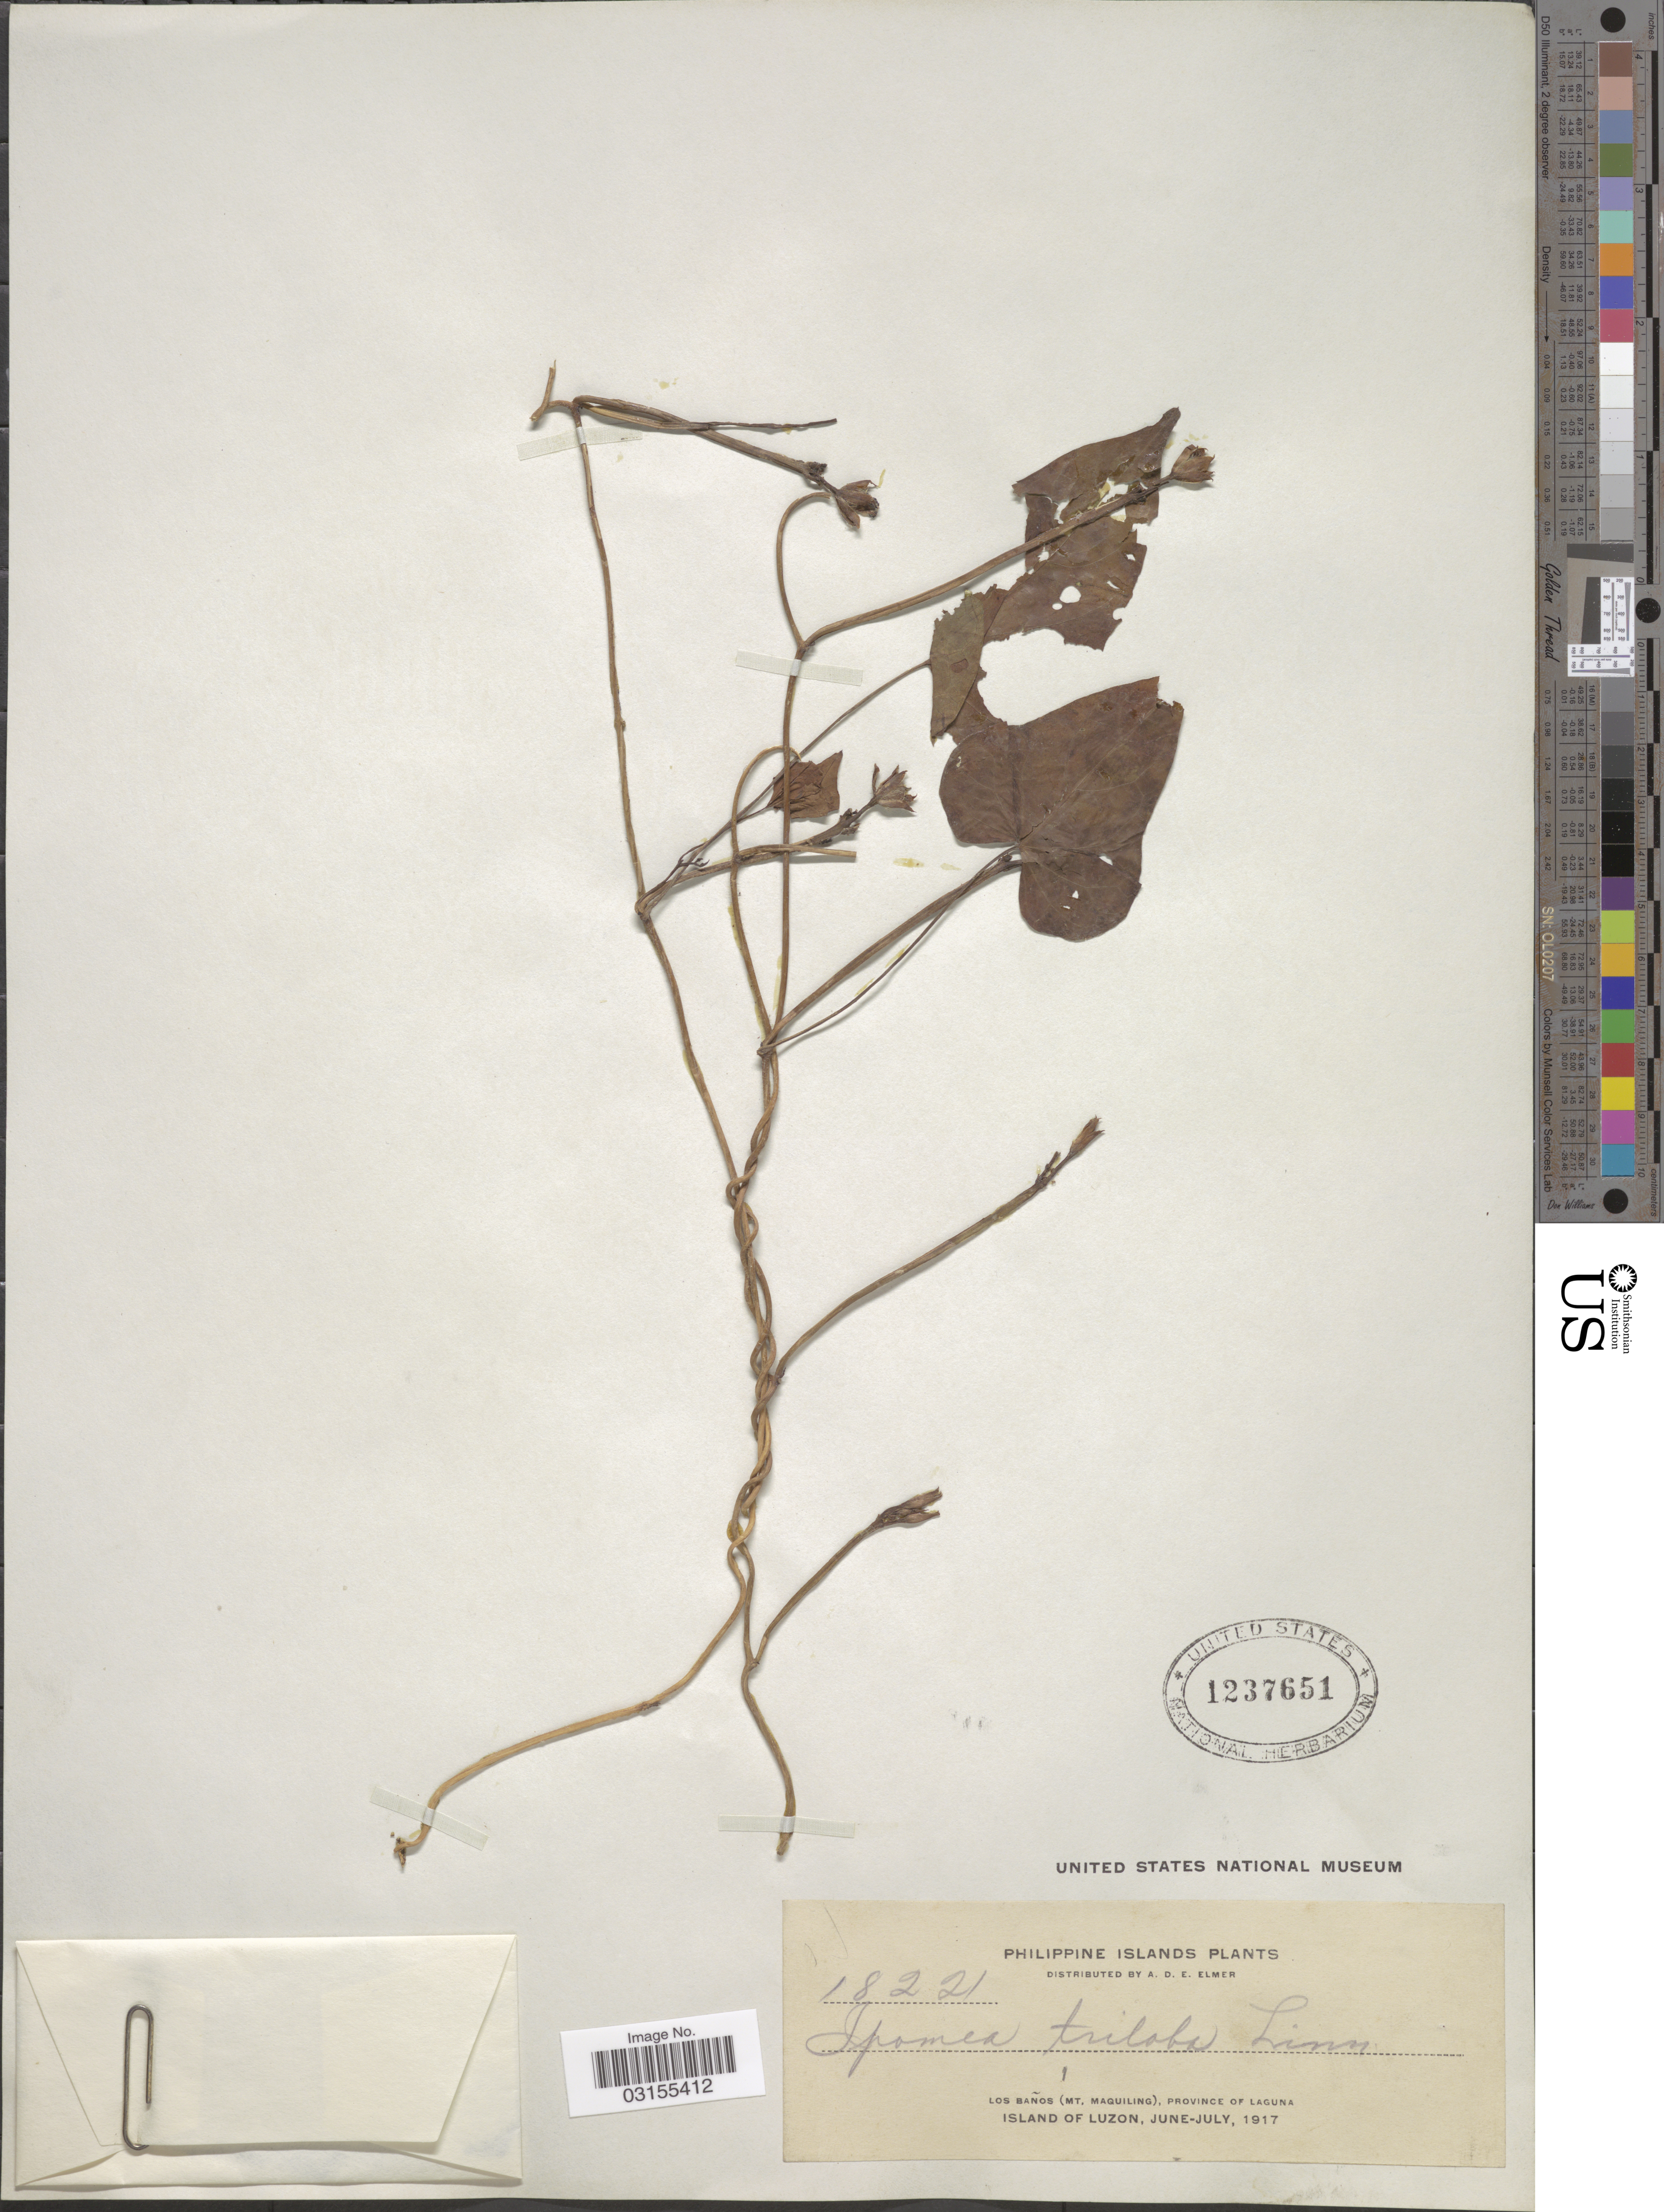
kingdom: Plantae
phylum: Tracheophyta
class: Magnoliopsida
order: Solanales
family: Convolvulaceae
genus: Ipomoea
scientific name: Ipomoea triloba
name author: L.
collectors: A. D. E. Elmer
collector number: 18221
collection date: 1917-06/1917-07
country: Philippines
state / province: Calabarzon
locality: Philippine Islands. Los Baños (Mt. Maquiling), Province of Laguna, Island of Luzon.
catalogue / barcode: US 1237651